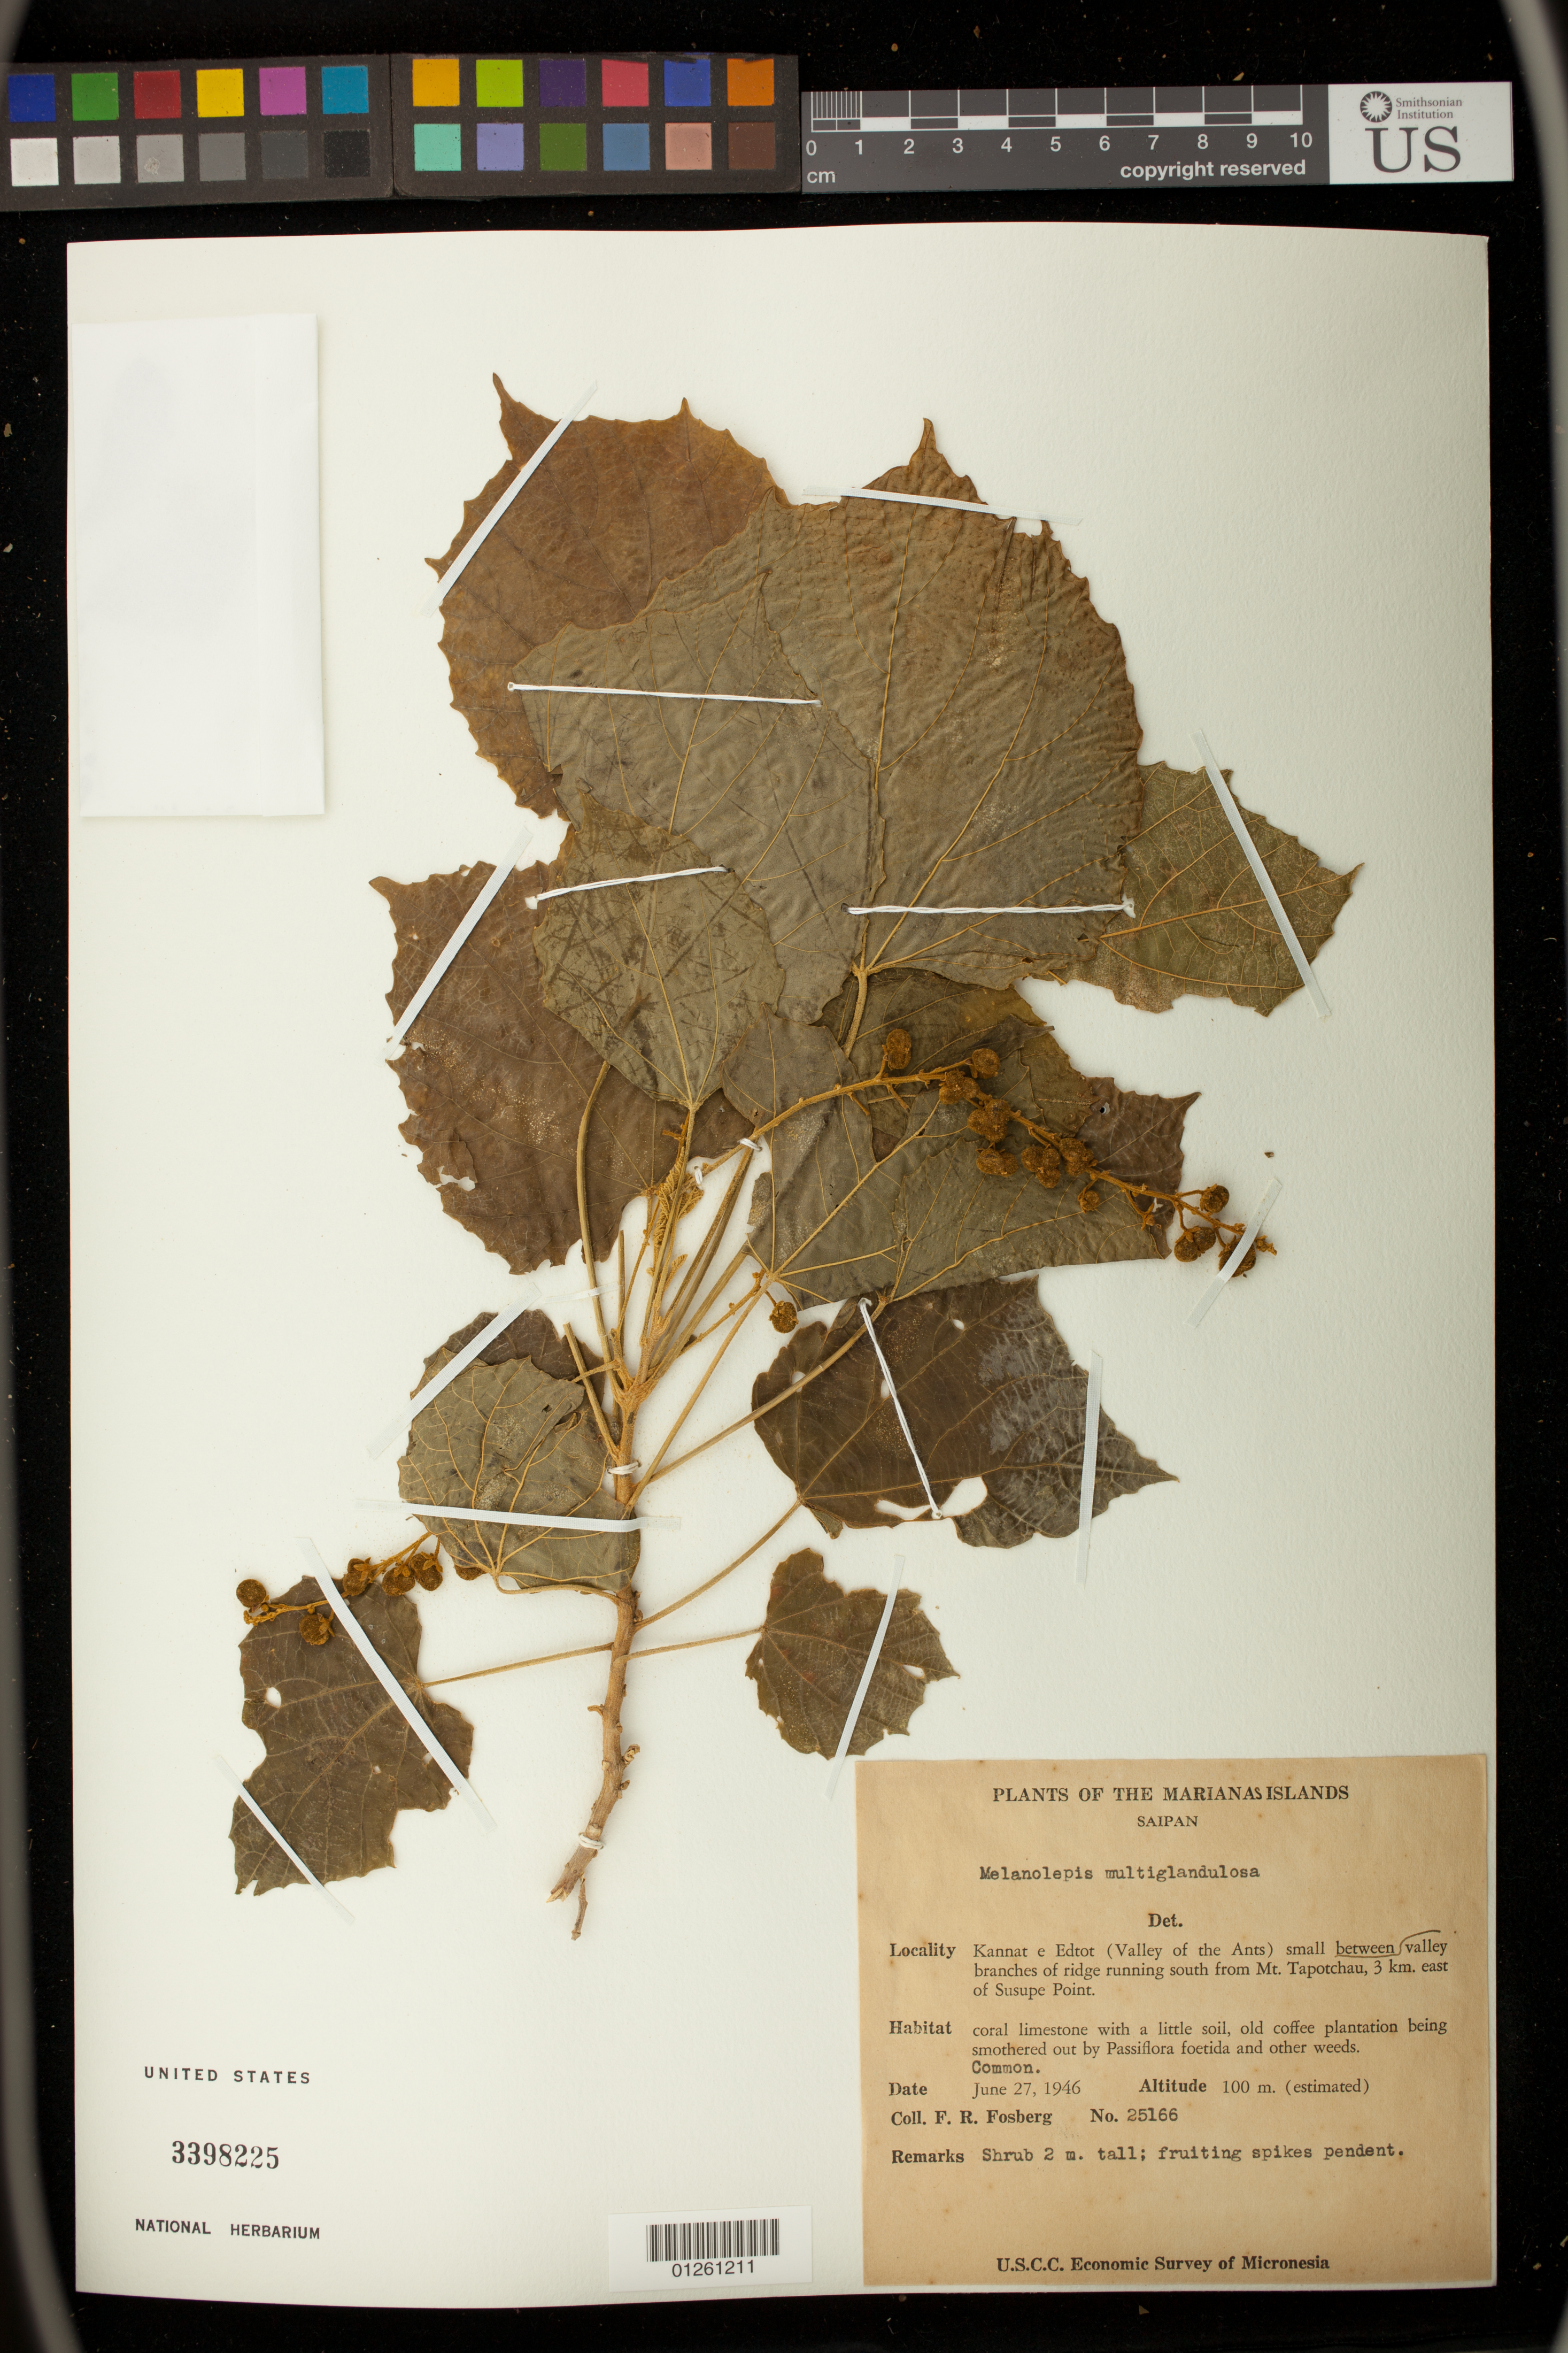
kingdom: Plantae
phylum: Tracheophyta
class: Magnoliopsida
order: Malpighiales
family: Euphorbiaceae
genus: Melanolepis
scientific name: Melanolepis multiglandulosa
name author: (Reinw. ex Blume) Rchb. f. & Zoll.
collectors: F. R. Fosberg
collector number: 25166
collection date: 1946-06-27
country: Northern Mariana Islands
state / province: Saipan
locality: Kannat e Edtt (Valley of the Ants) small valley between branches of ridge running south from Mt. Tapotchau, 3 km. east of Susupe Point.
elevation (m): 100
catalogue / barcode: US 3398225